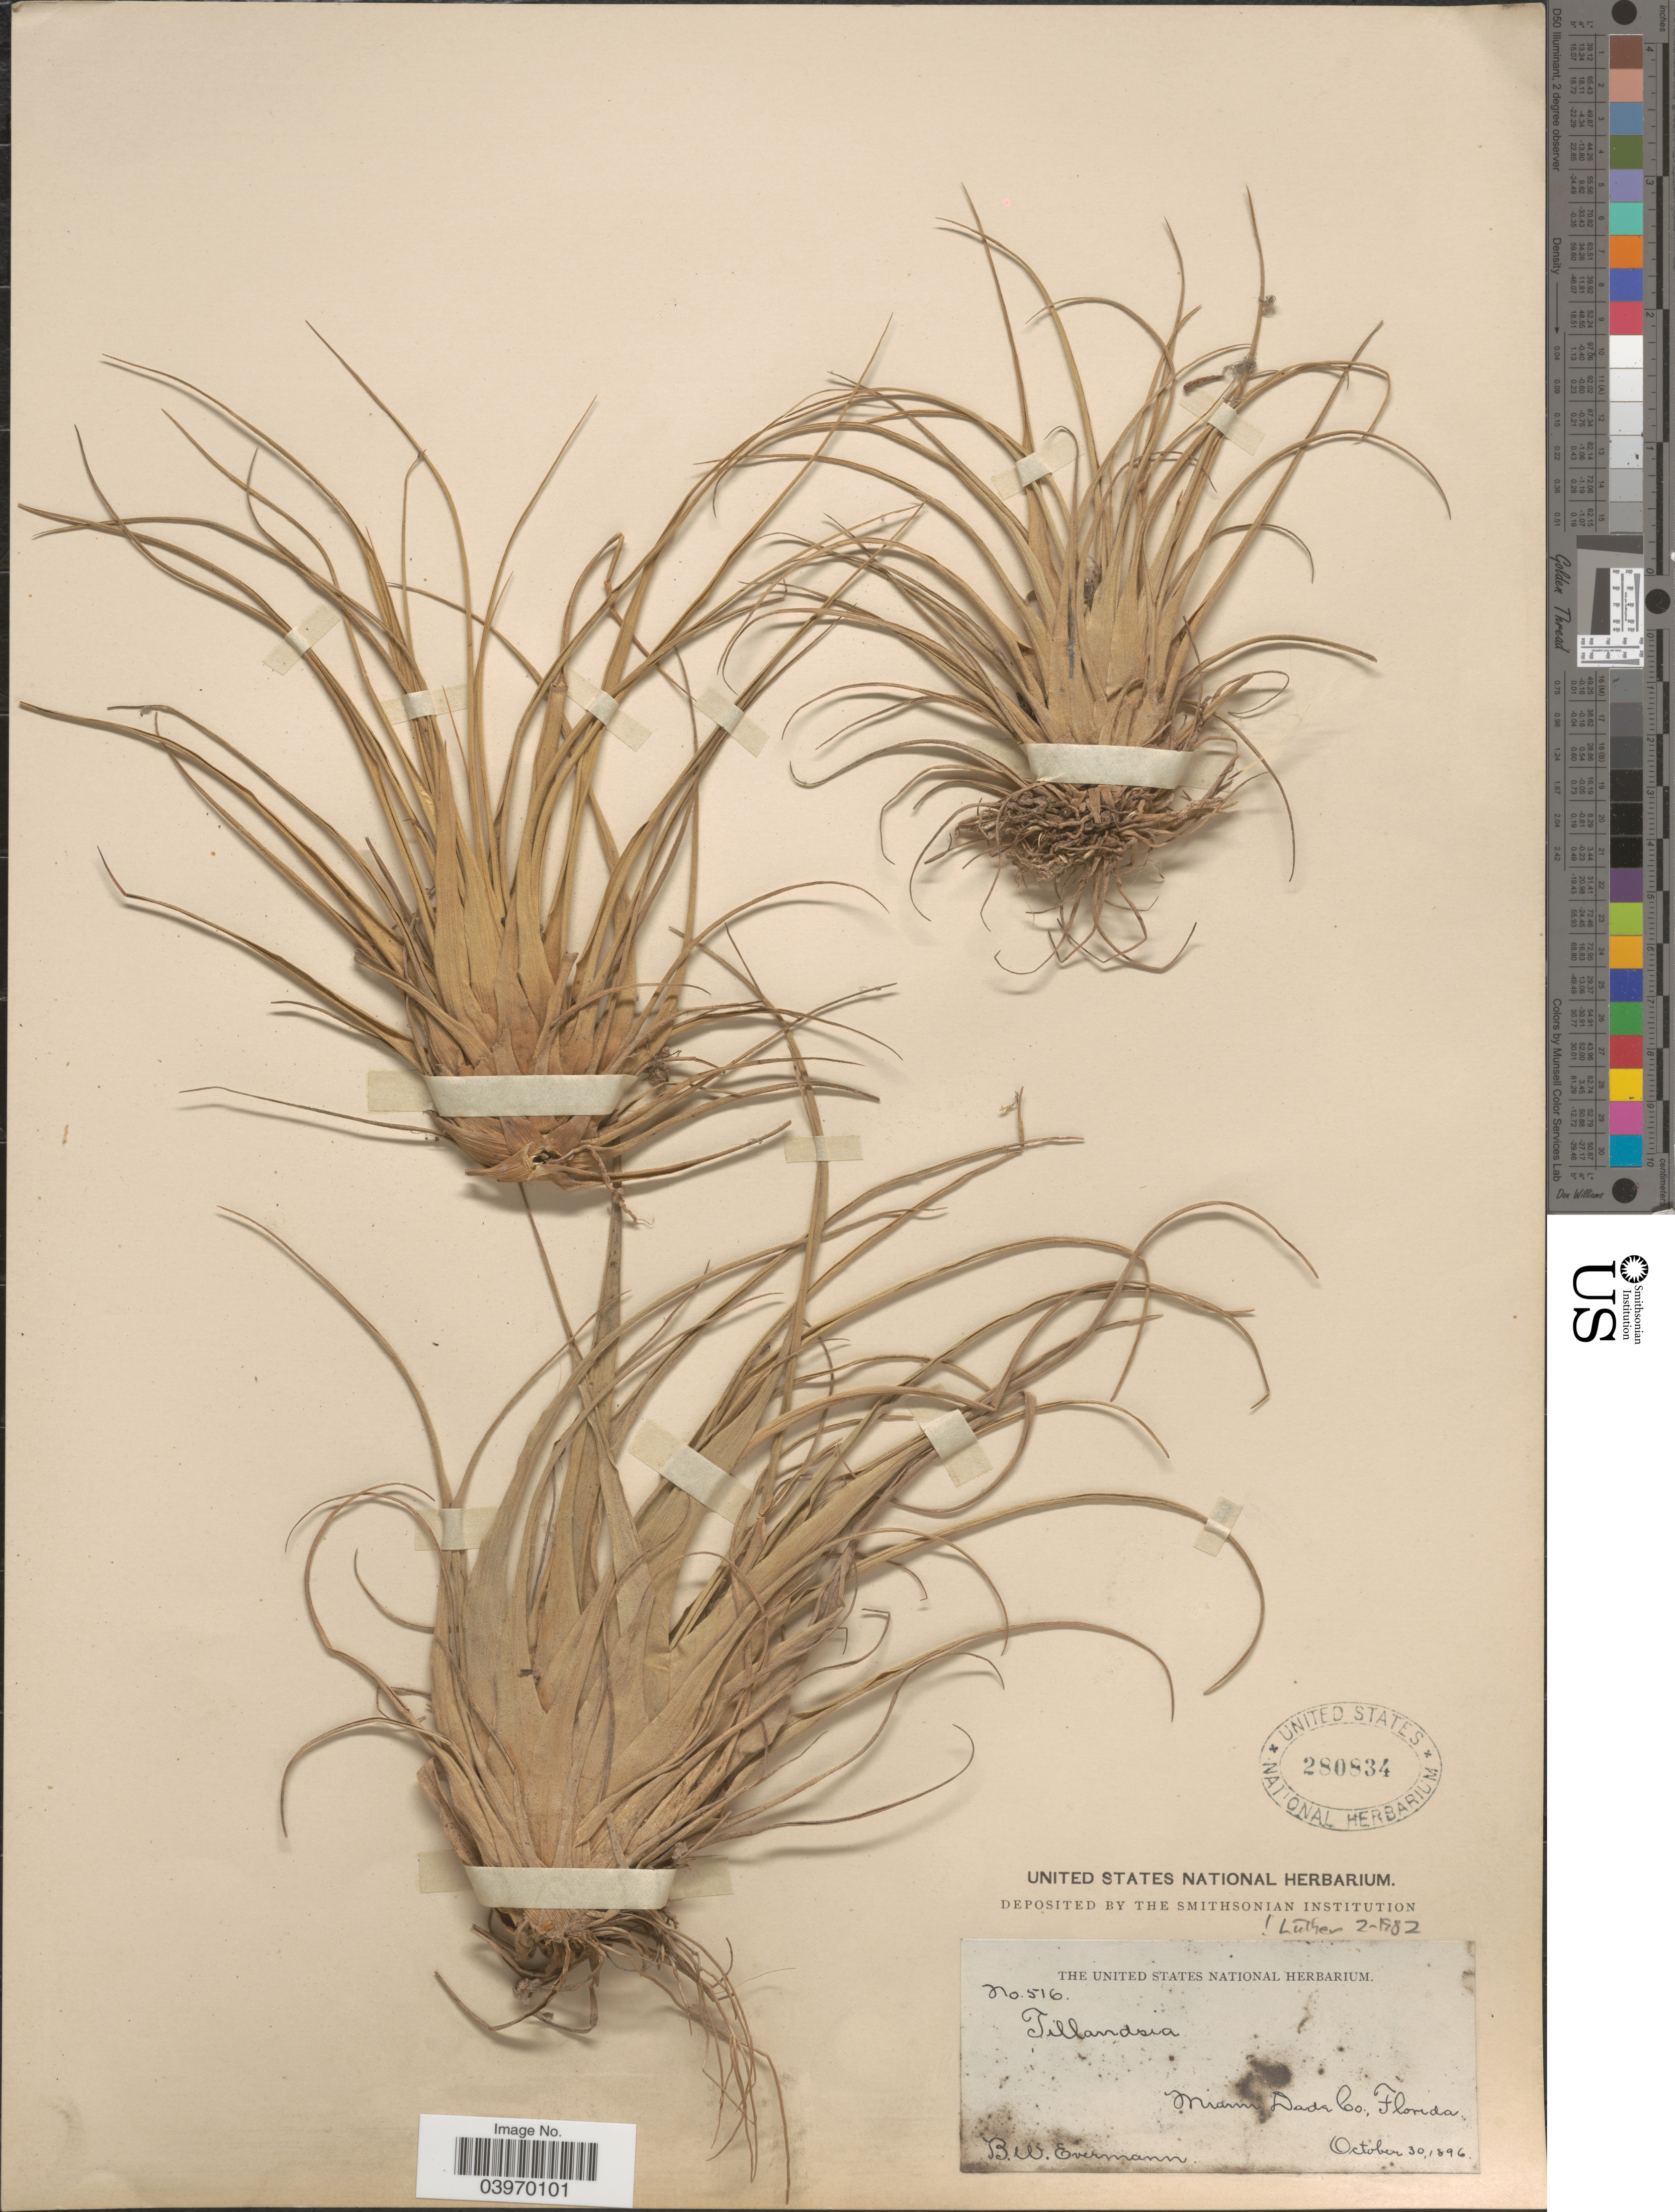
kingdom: Plantae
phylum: Tracheophyta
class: Liliopsida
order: Poales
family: Bromeliaceae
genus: Tillandsia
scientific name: Tillandsia sp.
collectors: B. W. Evermann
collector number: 516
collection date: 1896-10-30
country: United States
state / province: Florida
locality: Miami, Dade Co.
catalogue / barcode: US 280834